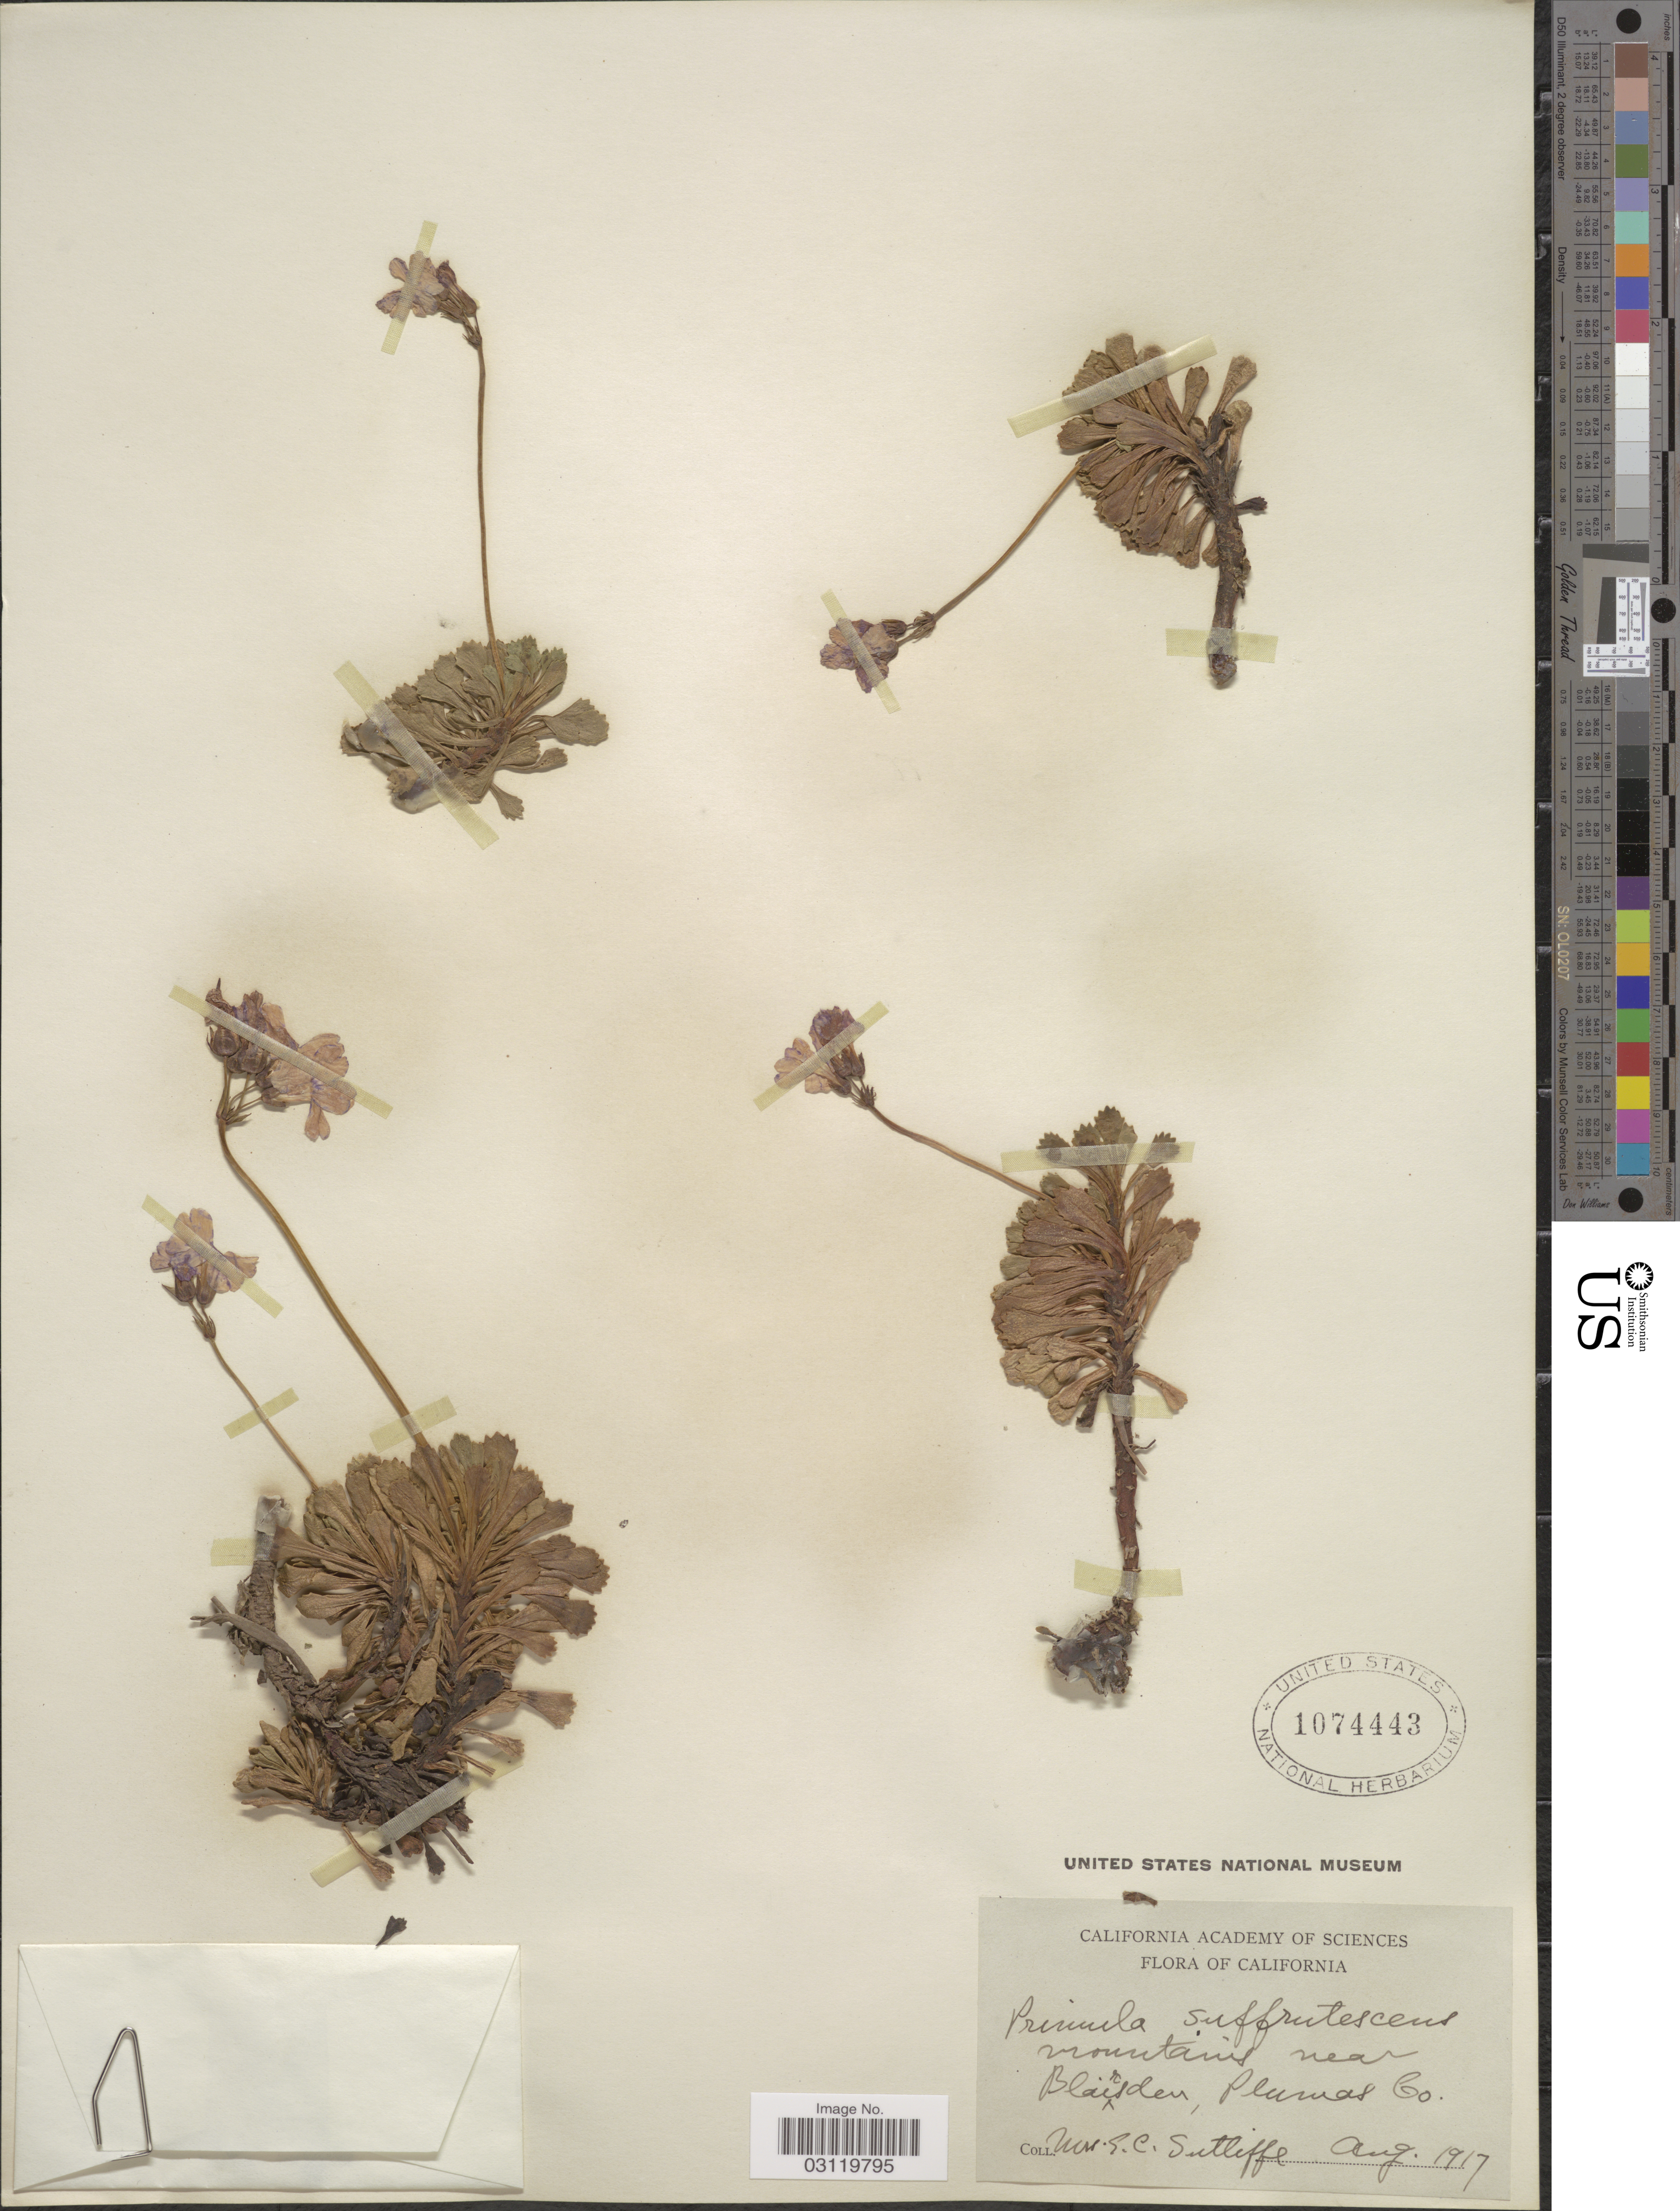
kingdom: Plantae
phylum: Tracheophyta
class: Magnoliopsida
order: Ericales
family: Primulaceae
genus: Primula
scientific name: Primula suffrutescens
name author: A. Gray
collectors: E. Sutliffe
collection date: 1917-08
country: United States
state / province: California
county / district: Plumas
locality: Mountains near Blairsden, Plumas Co.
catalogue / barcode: US 1074443